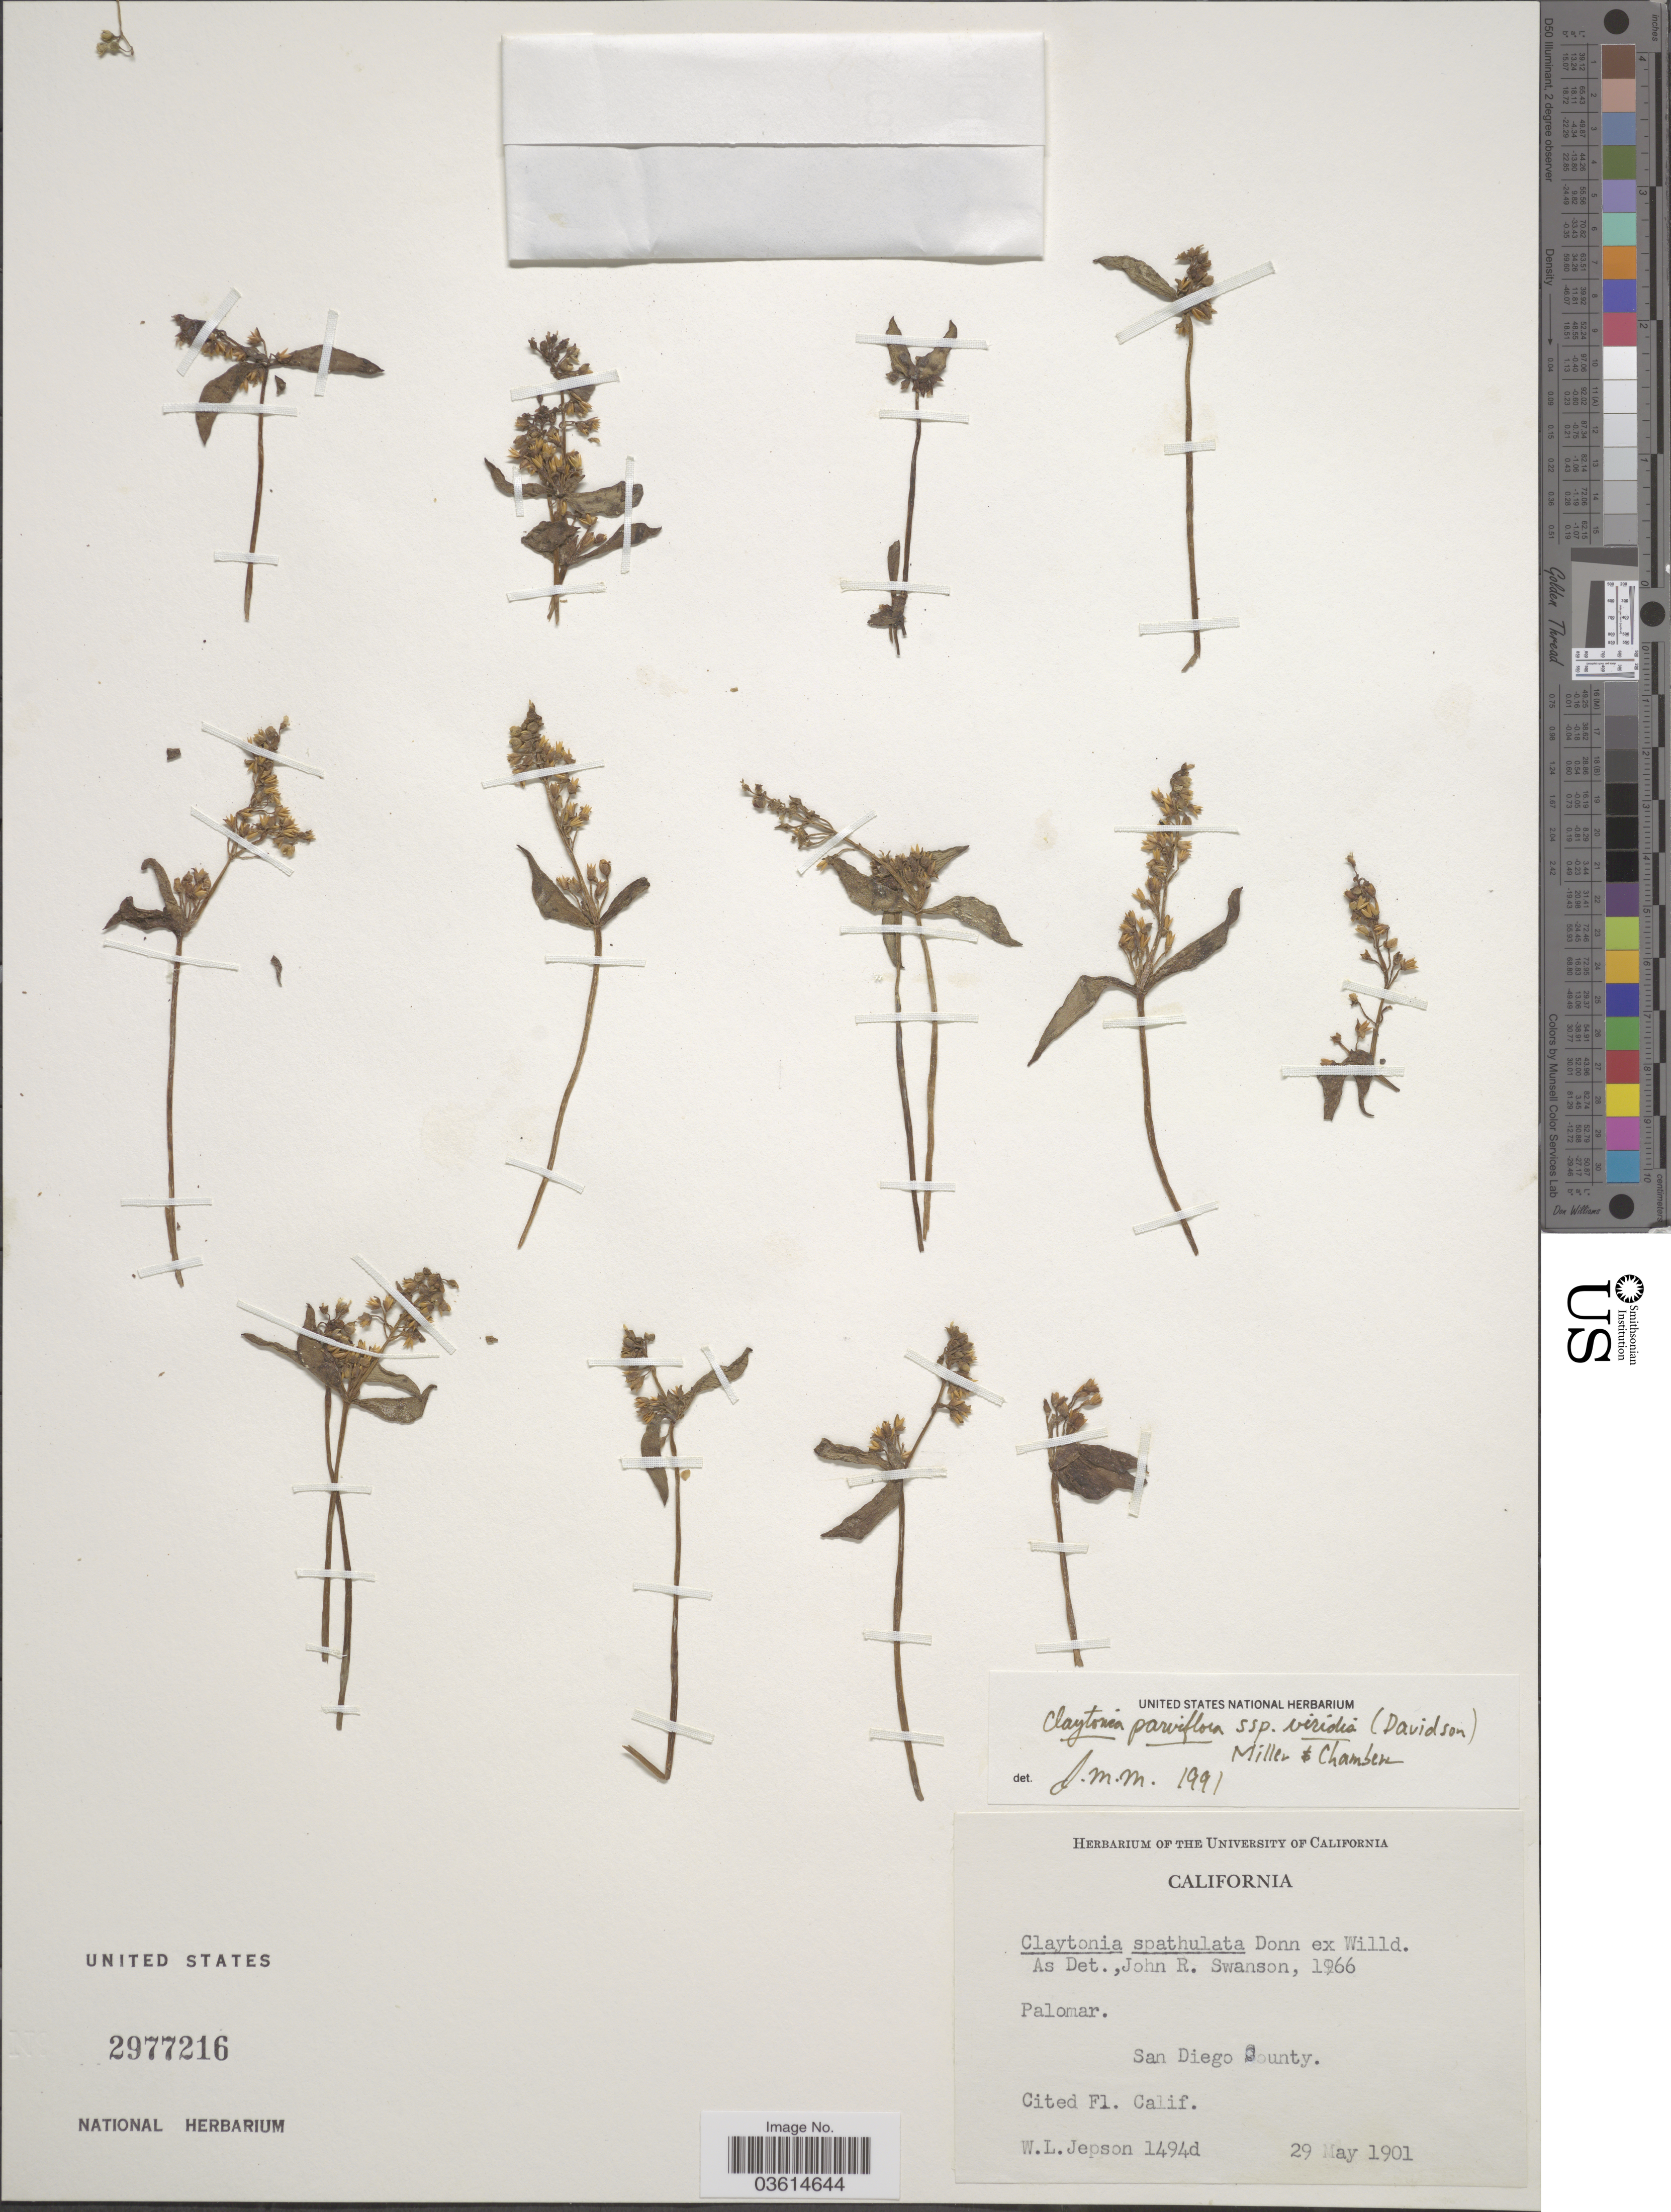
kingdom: Plantae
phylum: Tracheophyta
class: Magnoliopsida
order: Caryophyllales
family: Montiaceae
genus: Claytonia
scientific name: Claytonia parviflora subsp. viridis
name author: (Davidson) John M. Mill. & K.L. Chambers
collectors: W. L. Jepson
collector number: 1494d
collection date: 1901-05-29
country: United States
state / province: California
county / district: San Diego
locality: Palomar. San Diego County.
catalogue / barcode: US 2977216